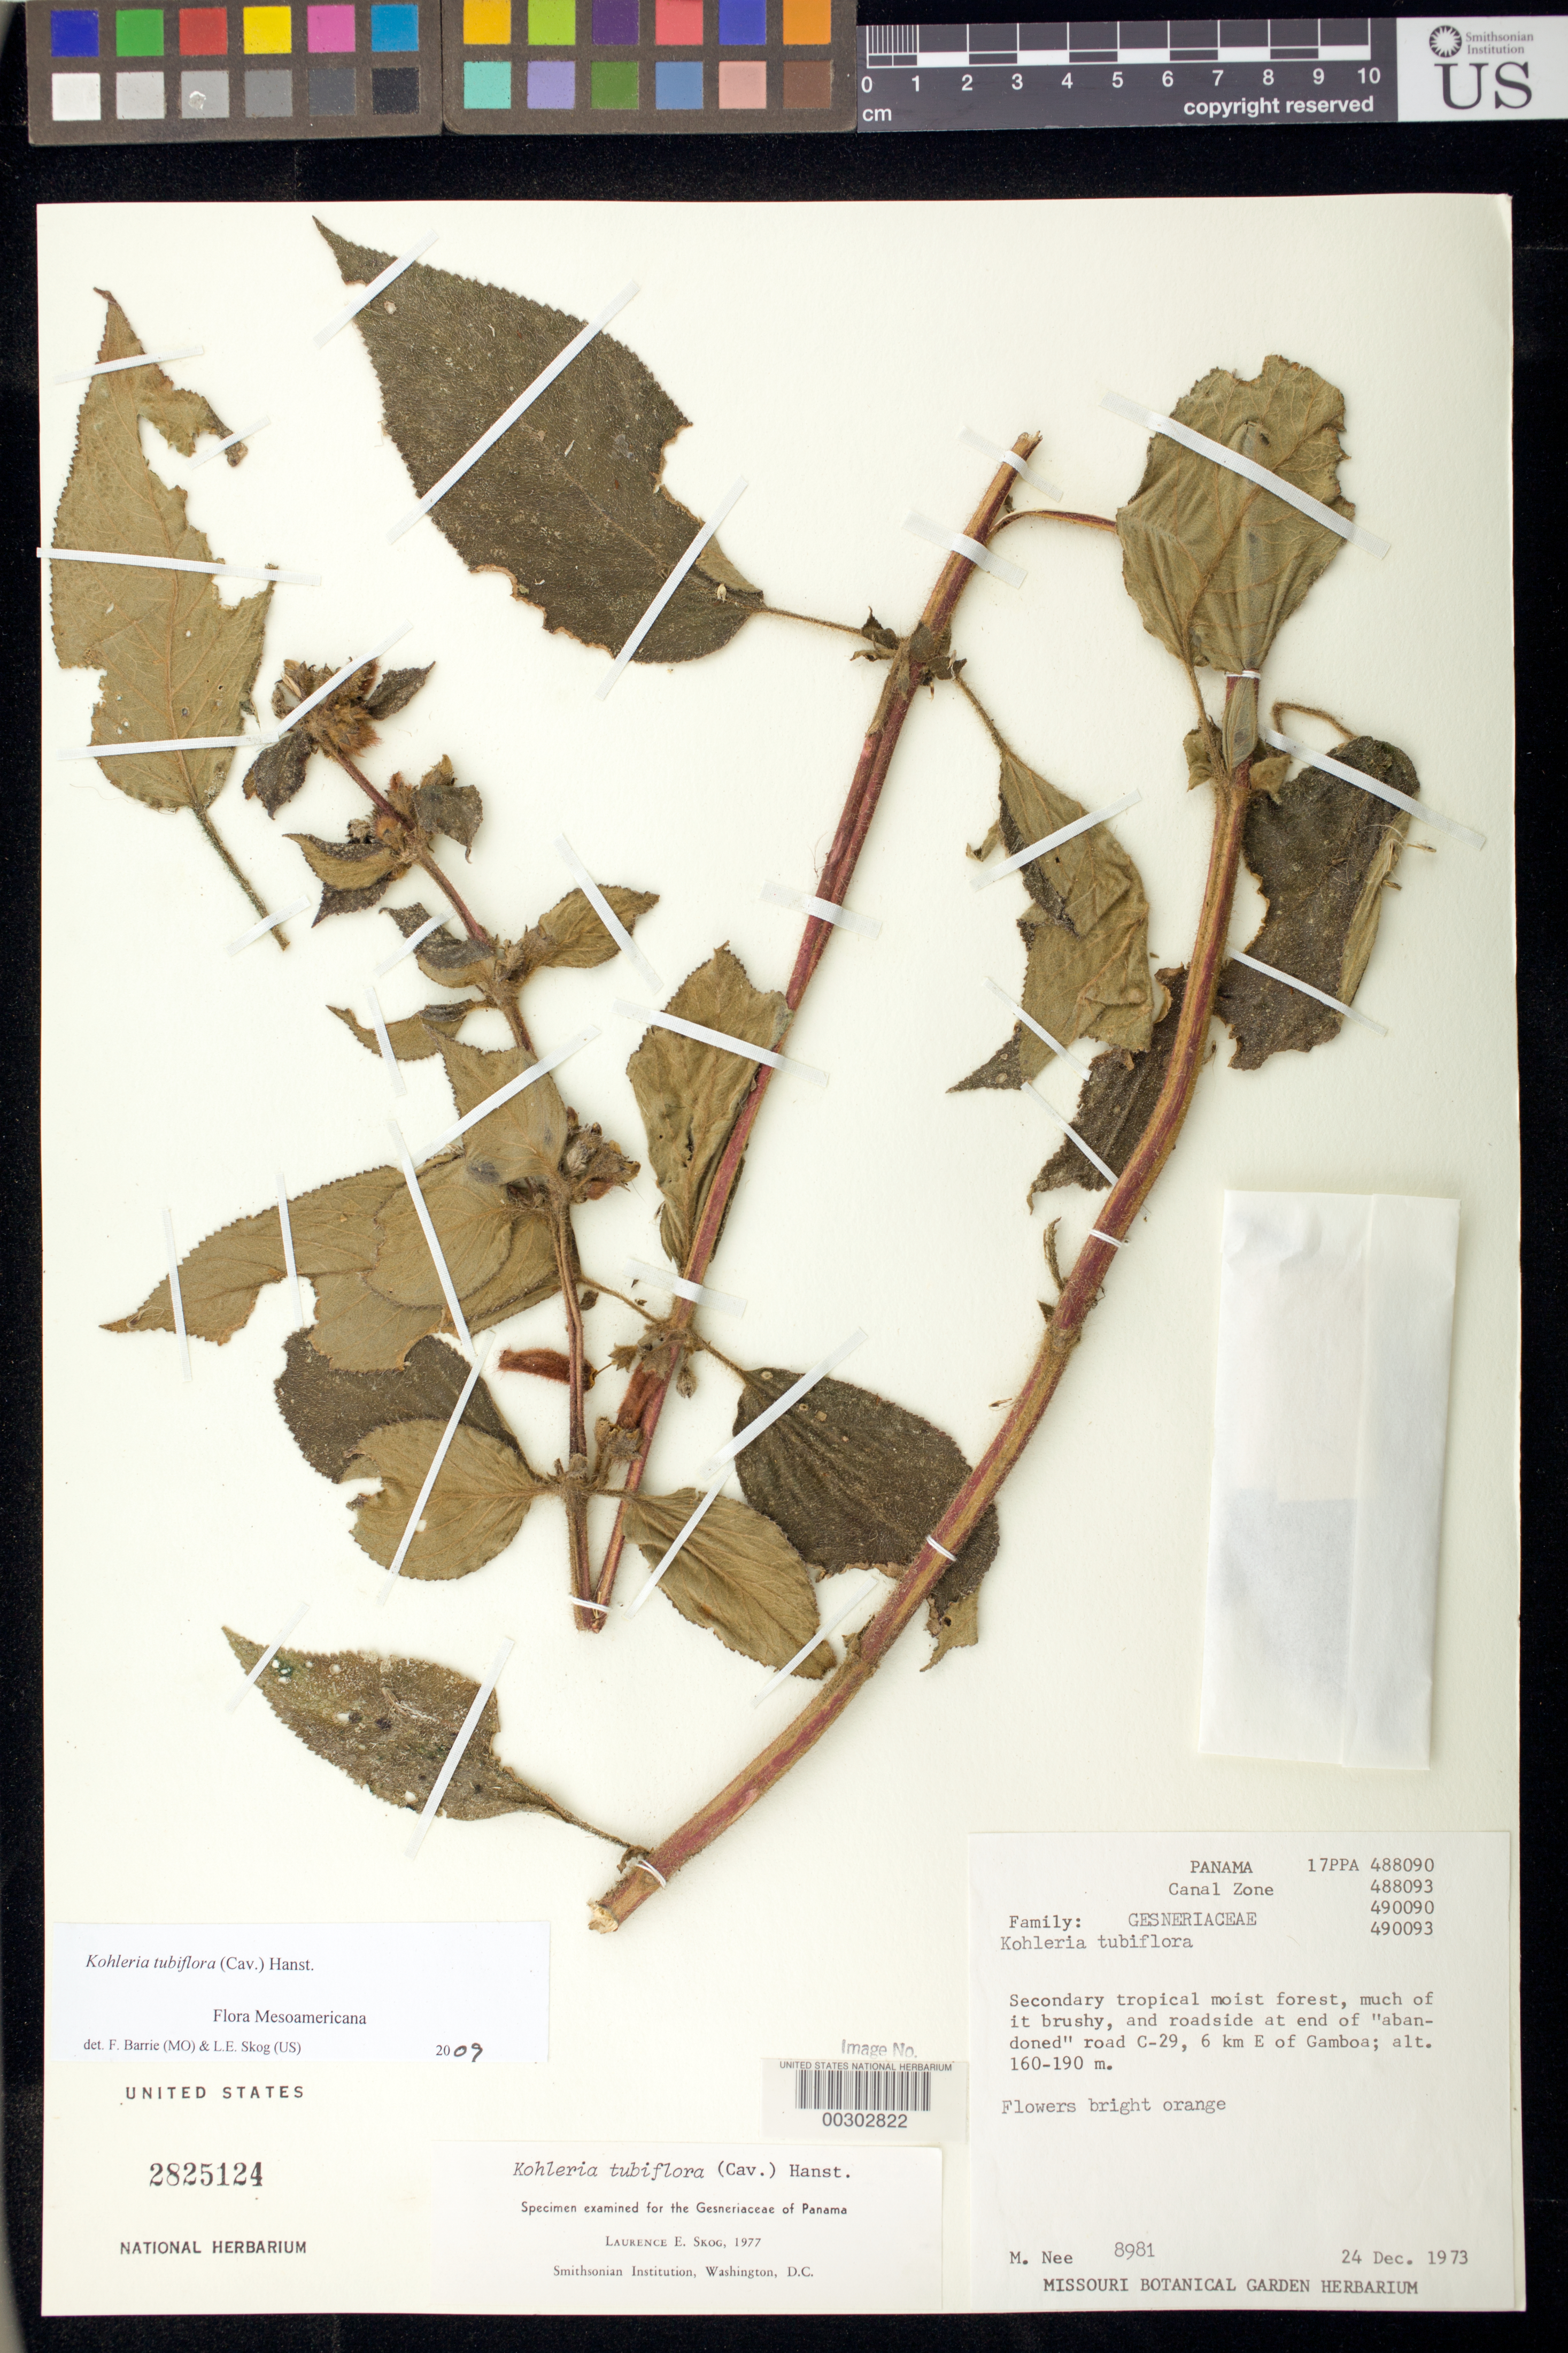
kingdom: Plantae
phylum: Tracheophyta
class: Magnoliopsida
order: Lamiales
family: Gesneriaceae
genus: Kohleria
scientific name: Kohleria tubiflora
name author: (Cav.) Hanst.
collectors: M. Nee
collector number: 8891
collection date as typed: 24 Dec 1973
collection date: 1973-12-24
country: Panama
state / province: Colón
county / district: Canal Zone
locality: End of "abandoned" road C-29, 6 km E of Gamboa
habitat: Roadside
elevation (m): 160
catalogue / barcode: US 2825124